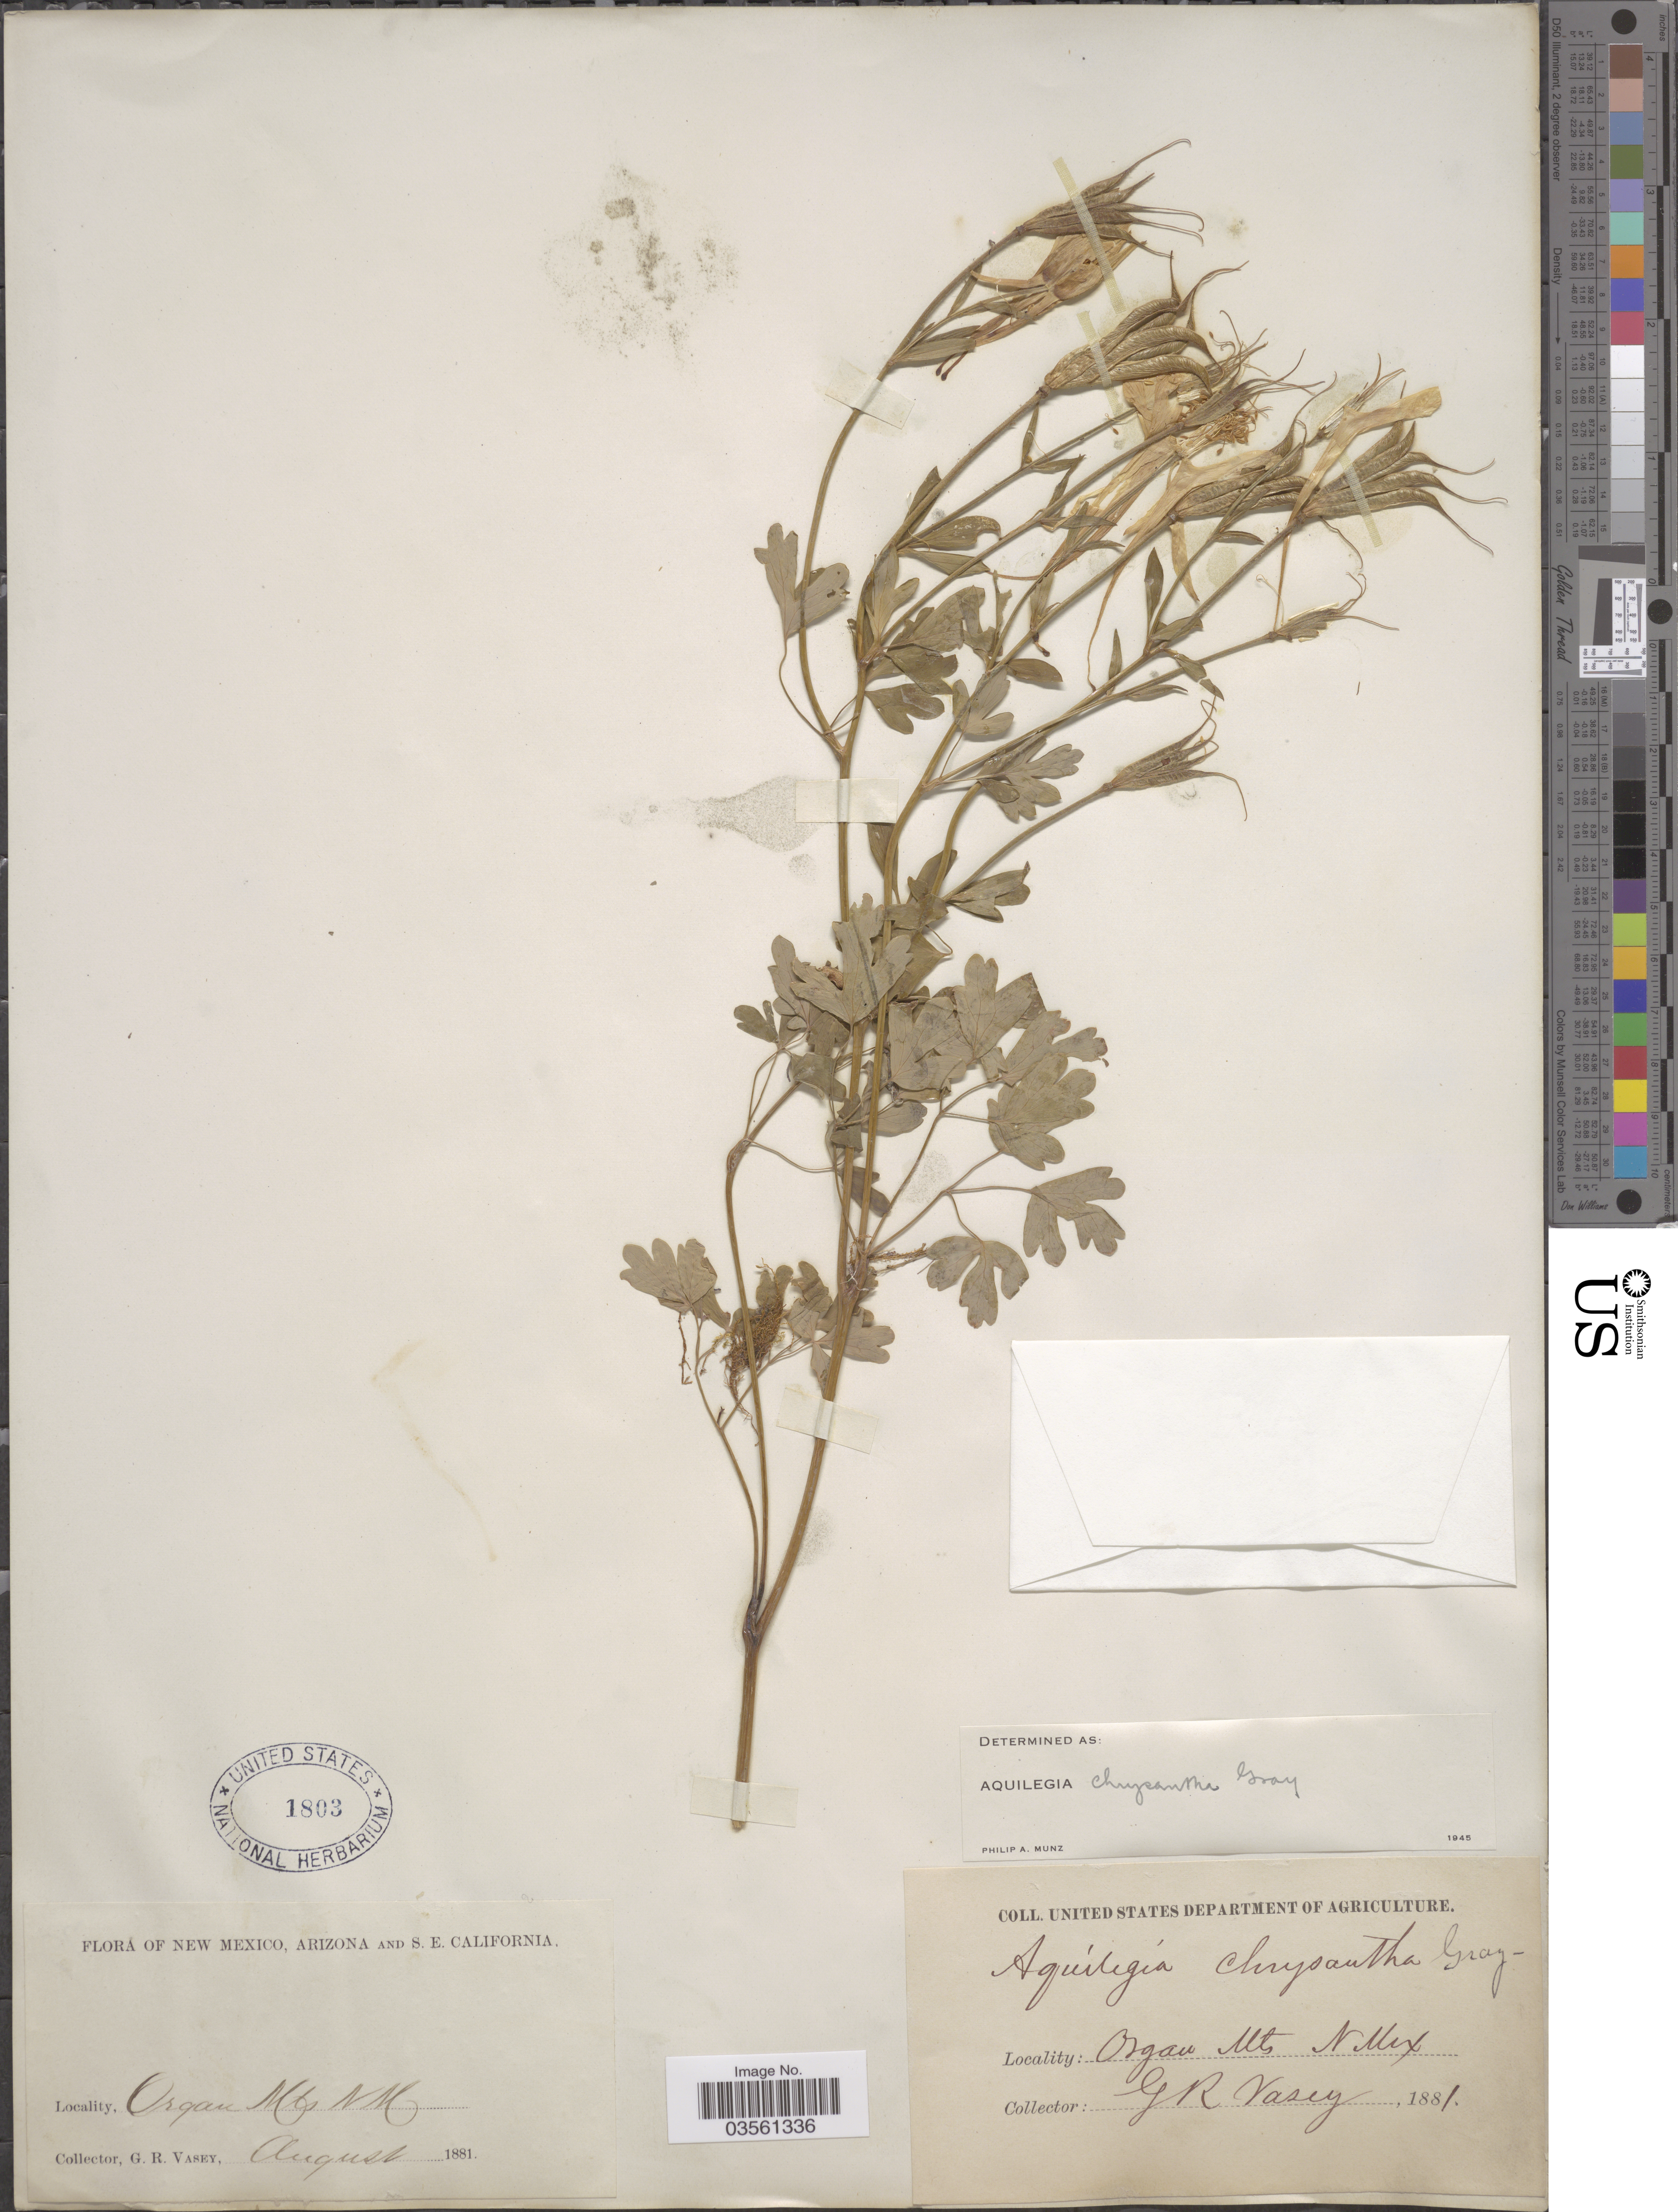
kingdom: Plantae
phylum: Tracheophyta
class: Magnoliopsida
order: Ranunculales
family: Ranunculaceae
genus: Aquilegia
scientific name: Aquilegia chrysantha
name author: A. Gray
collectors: G. R. Vasey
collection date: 1881-08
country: United States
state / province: New Mexico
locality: Organ Mts.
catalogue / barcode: US 1803